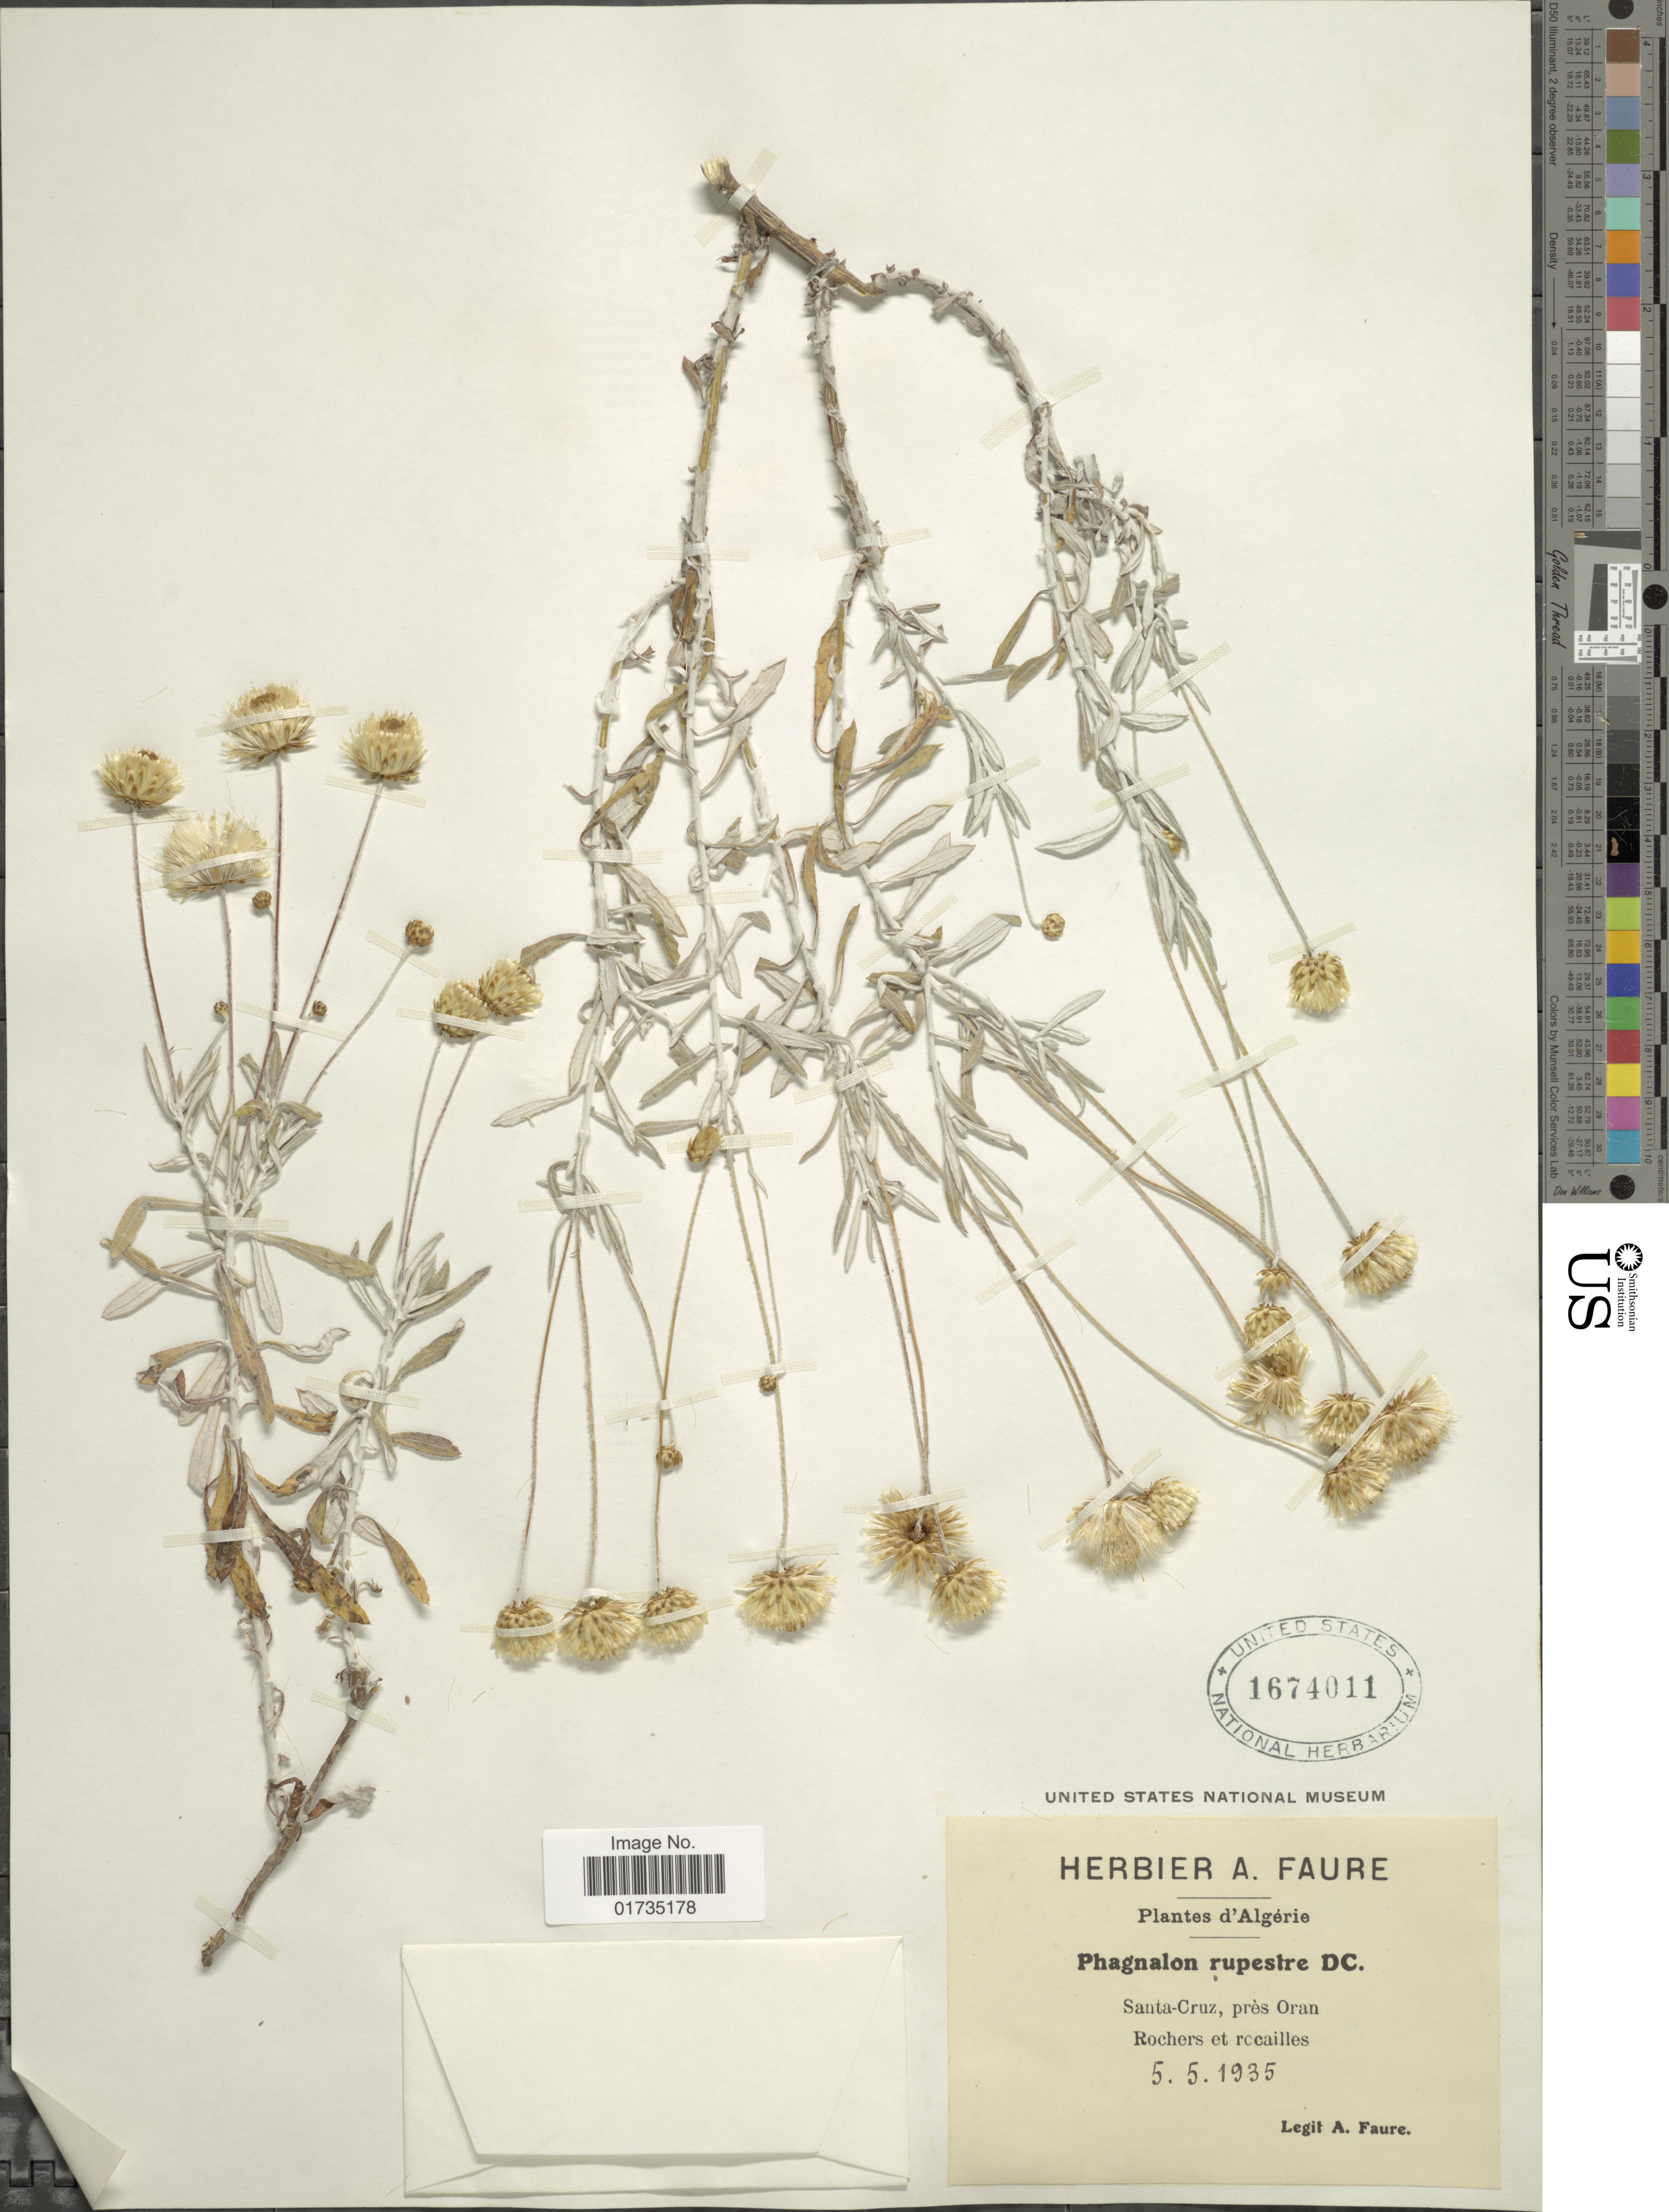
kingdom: Plantae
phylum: Tracheophyta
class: Magnoliopsida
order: Asterales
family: Asteraceae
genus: Phagnalon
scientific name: Phagnalon rupestre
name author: (L.) DC.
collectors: A. Faure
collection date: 1935-05-05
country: Algeria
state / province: Oran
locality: Algerie. Santa-Cruz, pres Oran Rocher et rocailles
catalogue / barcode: US 1674011